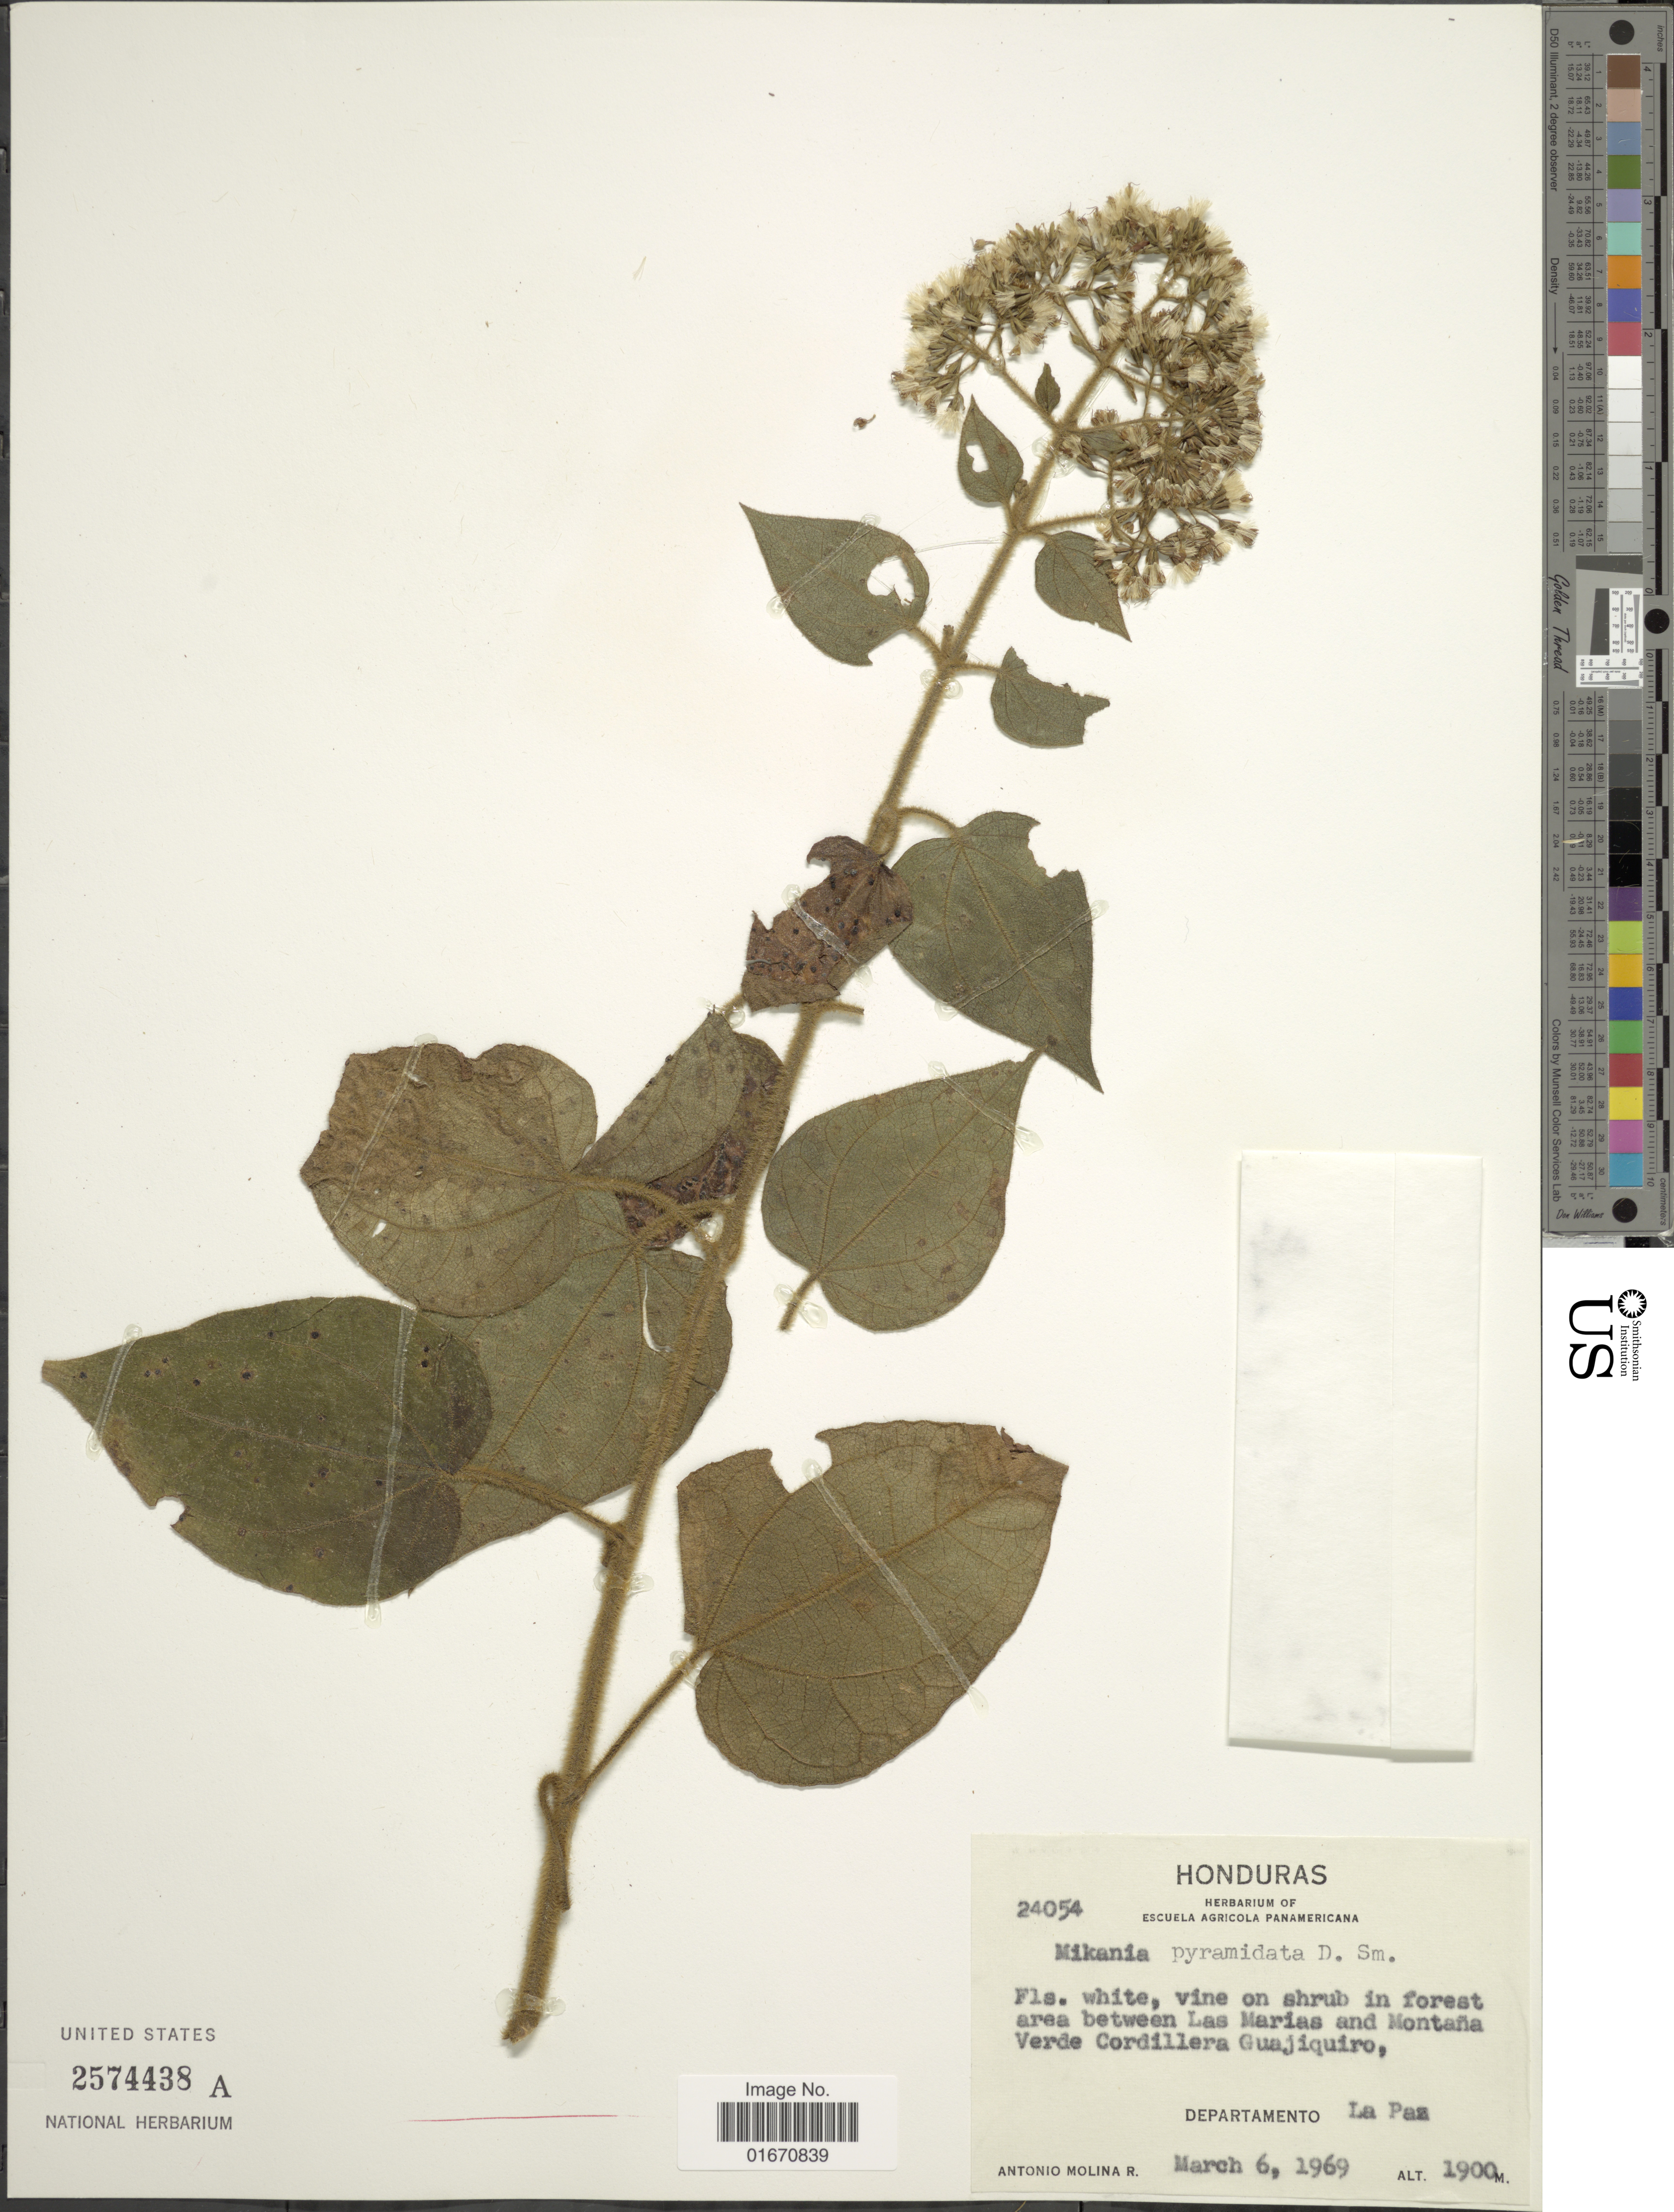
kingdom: Plantae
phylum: Tracheophyta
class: Magnoliopsida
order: Asterales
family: Asteraceae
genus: Mikania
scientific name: Mikania pyramidata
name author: Donn. Sm.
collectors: A. Molina R.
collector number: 24054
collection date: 1969-03-06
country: Honduras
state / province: La Paz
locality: Area between Las Marias and Montana Verde Cordillera Guajiquiro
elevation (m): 1900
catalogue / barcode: US 2574438A